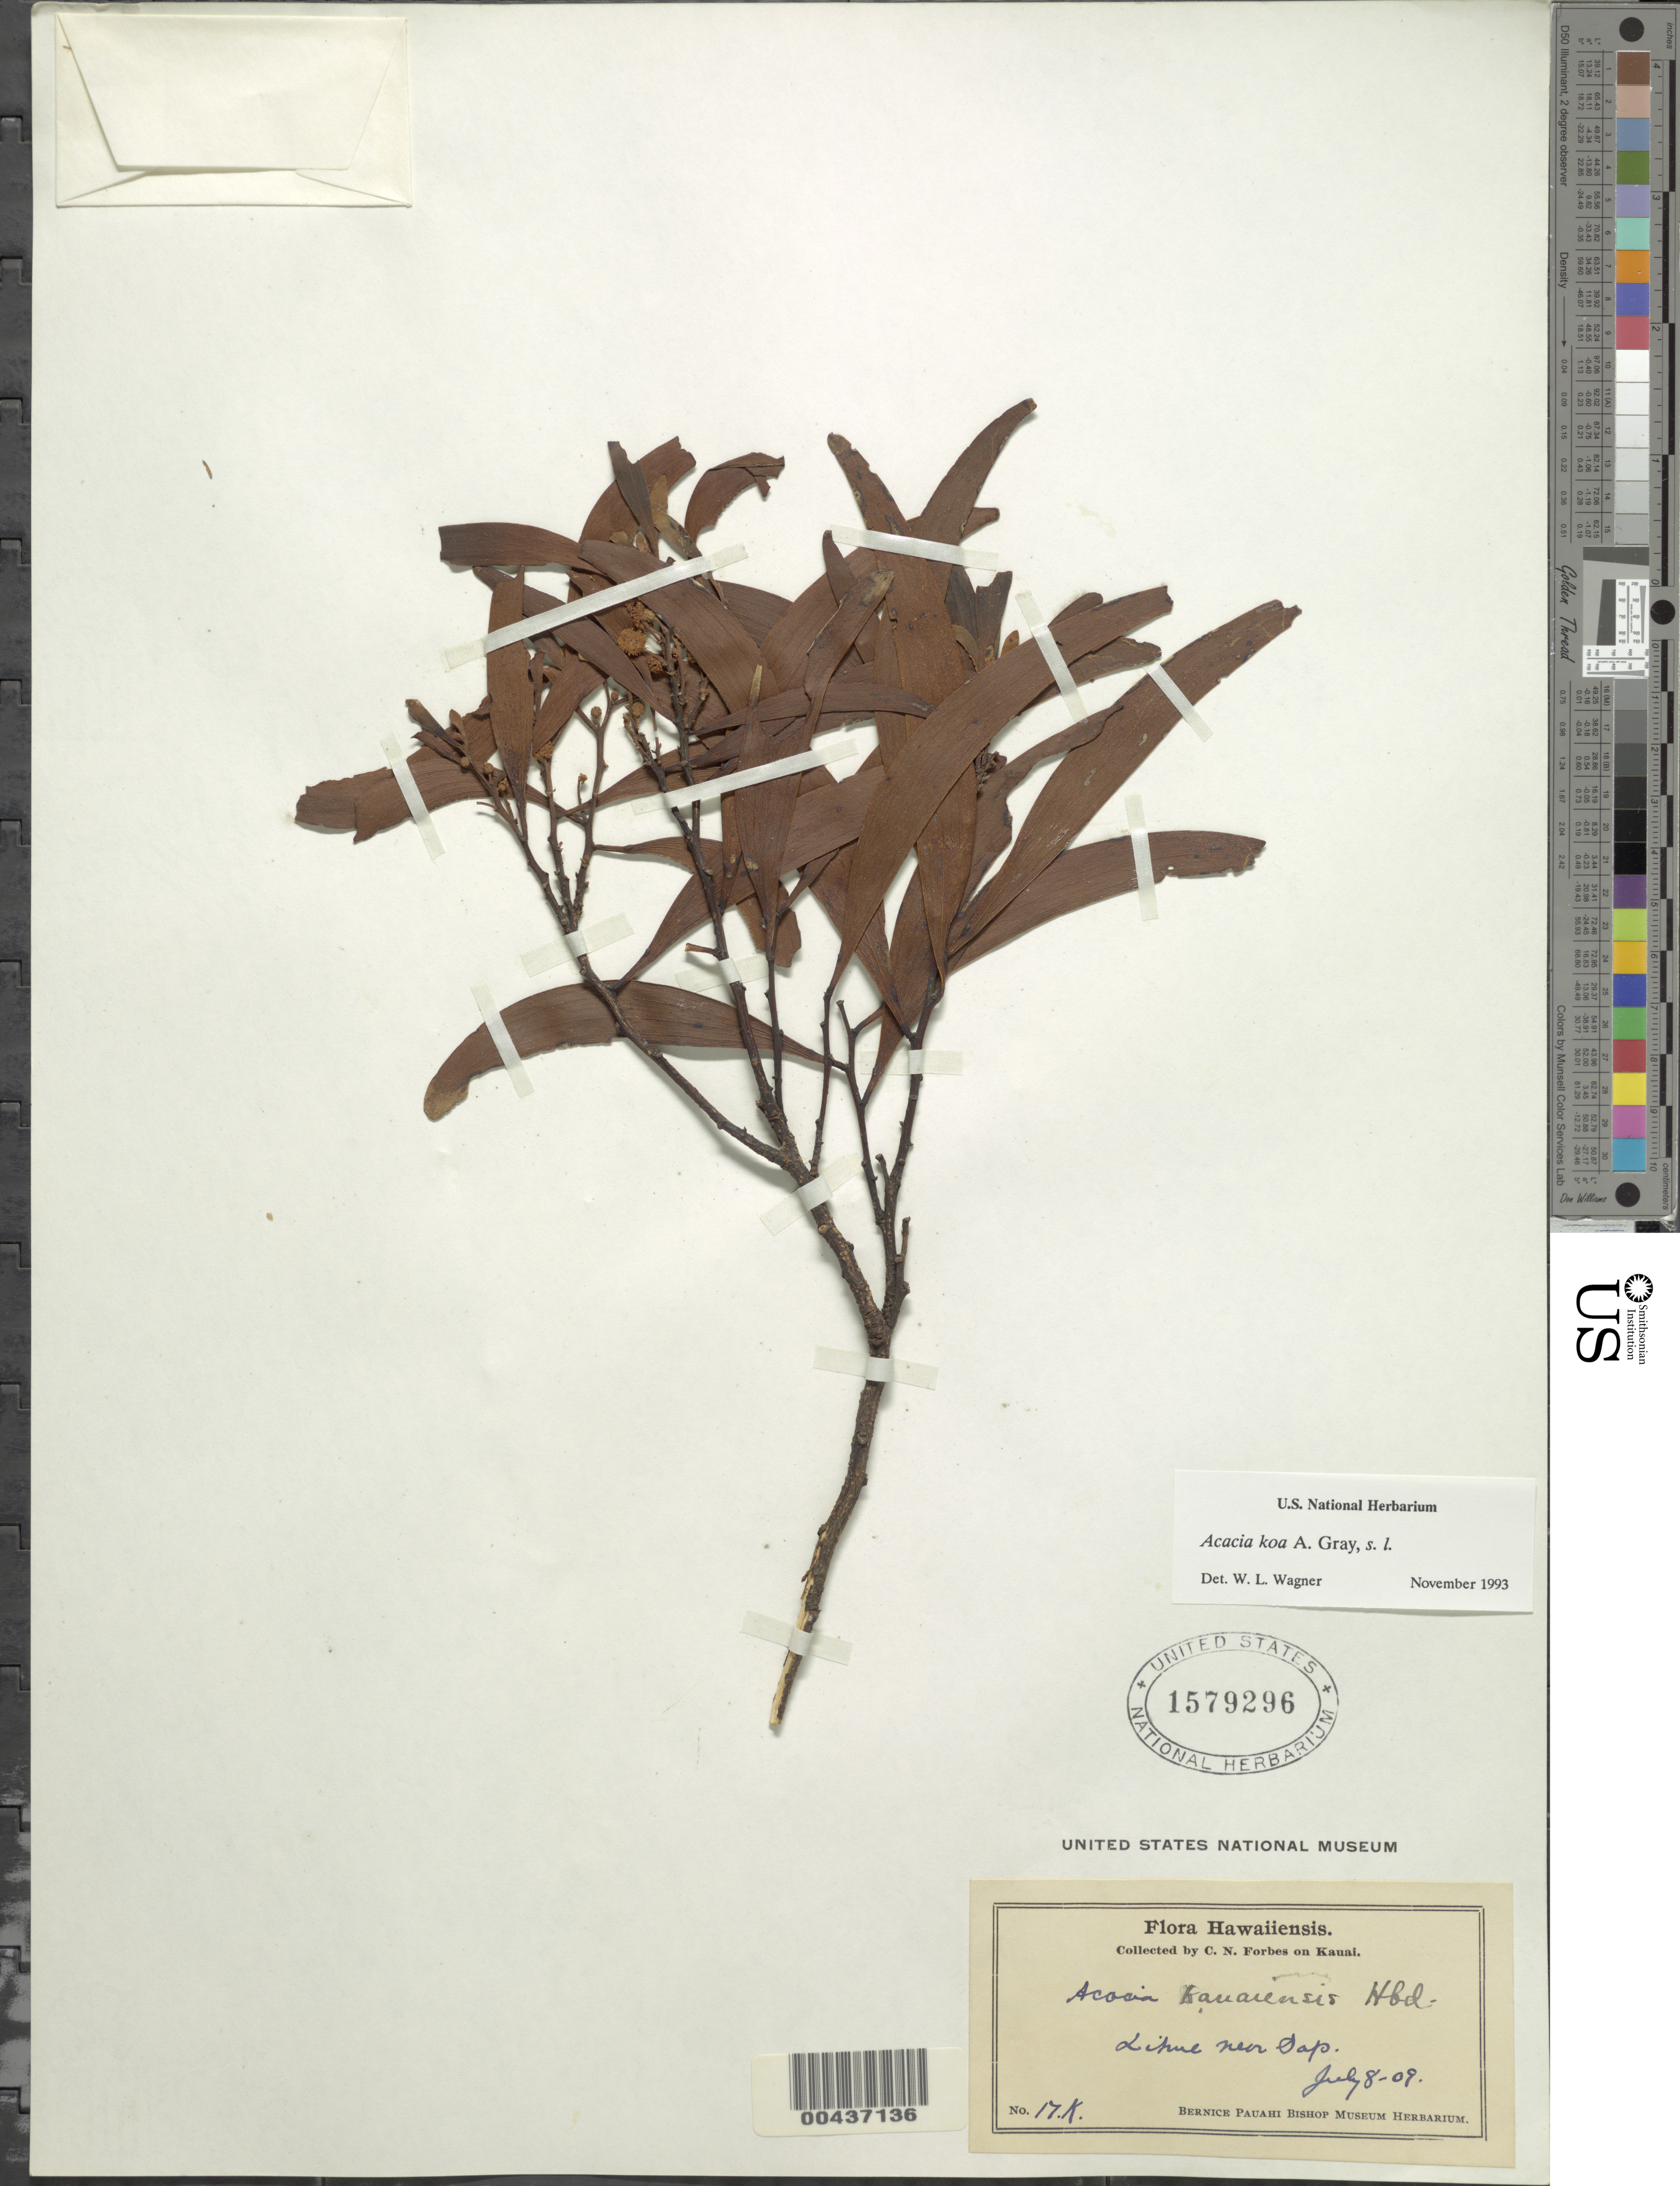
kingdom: Plantae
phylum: Tracheophyta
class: Magnoliopsida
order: Fabales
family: Fabaceae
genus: Acacia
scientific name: Acacia koa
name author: A. Gray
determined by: Wagner, W. L., (BOT), Smithsonian Institution - National Museum of Natural History (UNITED STATES)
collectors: C. N. Forbes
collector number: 17.K.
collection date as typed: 8 Jul 1909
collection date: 1909-07-08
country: United States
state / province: Hawaii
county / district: Kauai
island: Kaua'i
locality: Lihue near Gap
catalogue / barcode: US 1579296